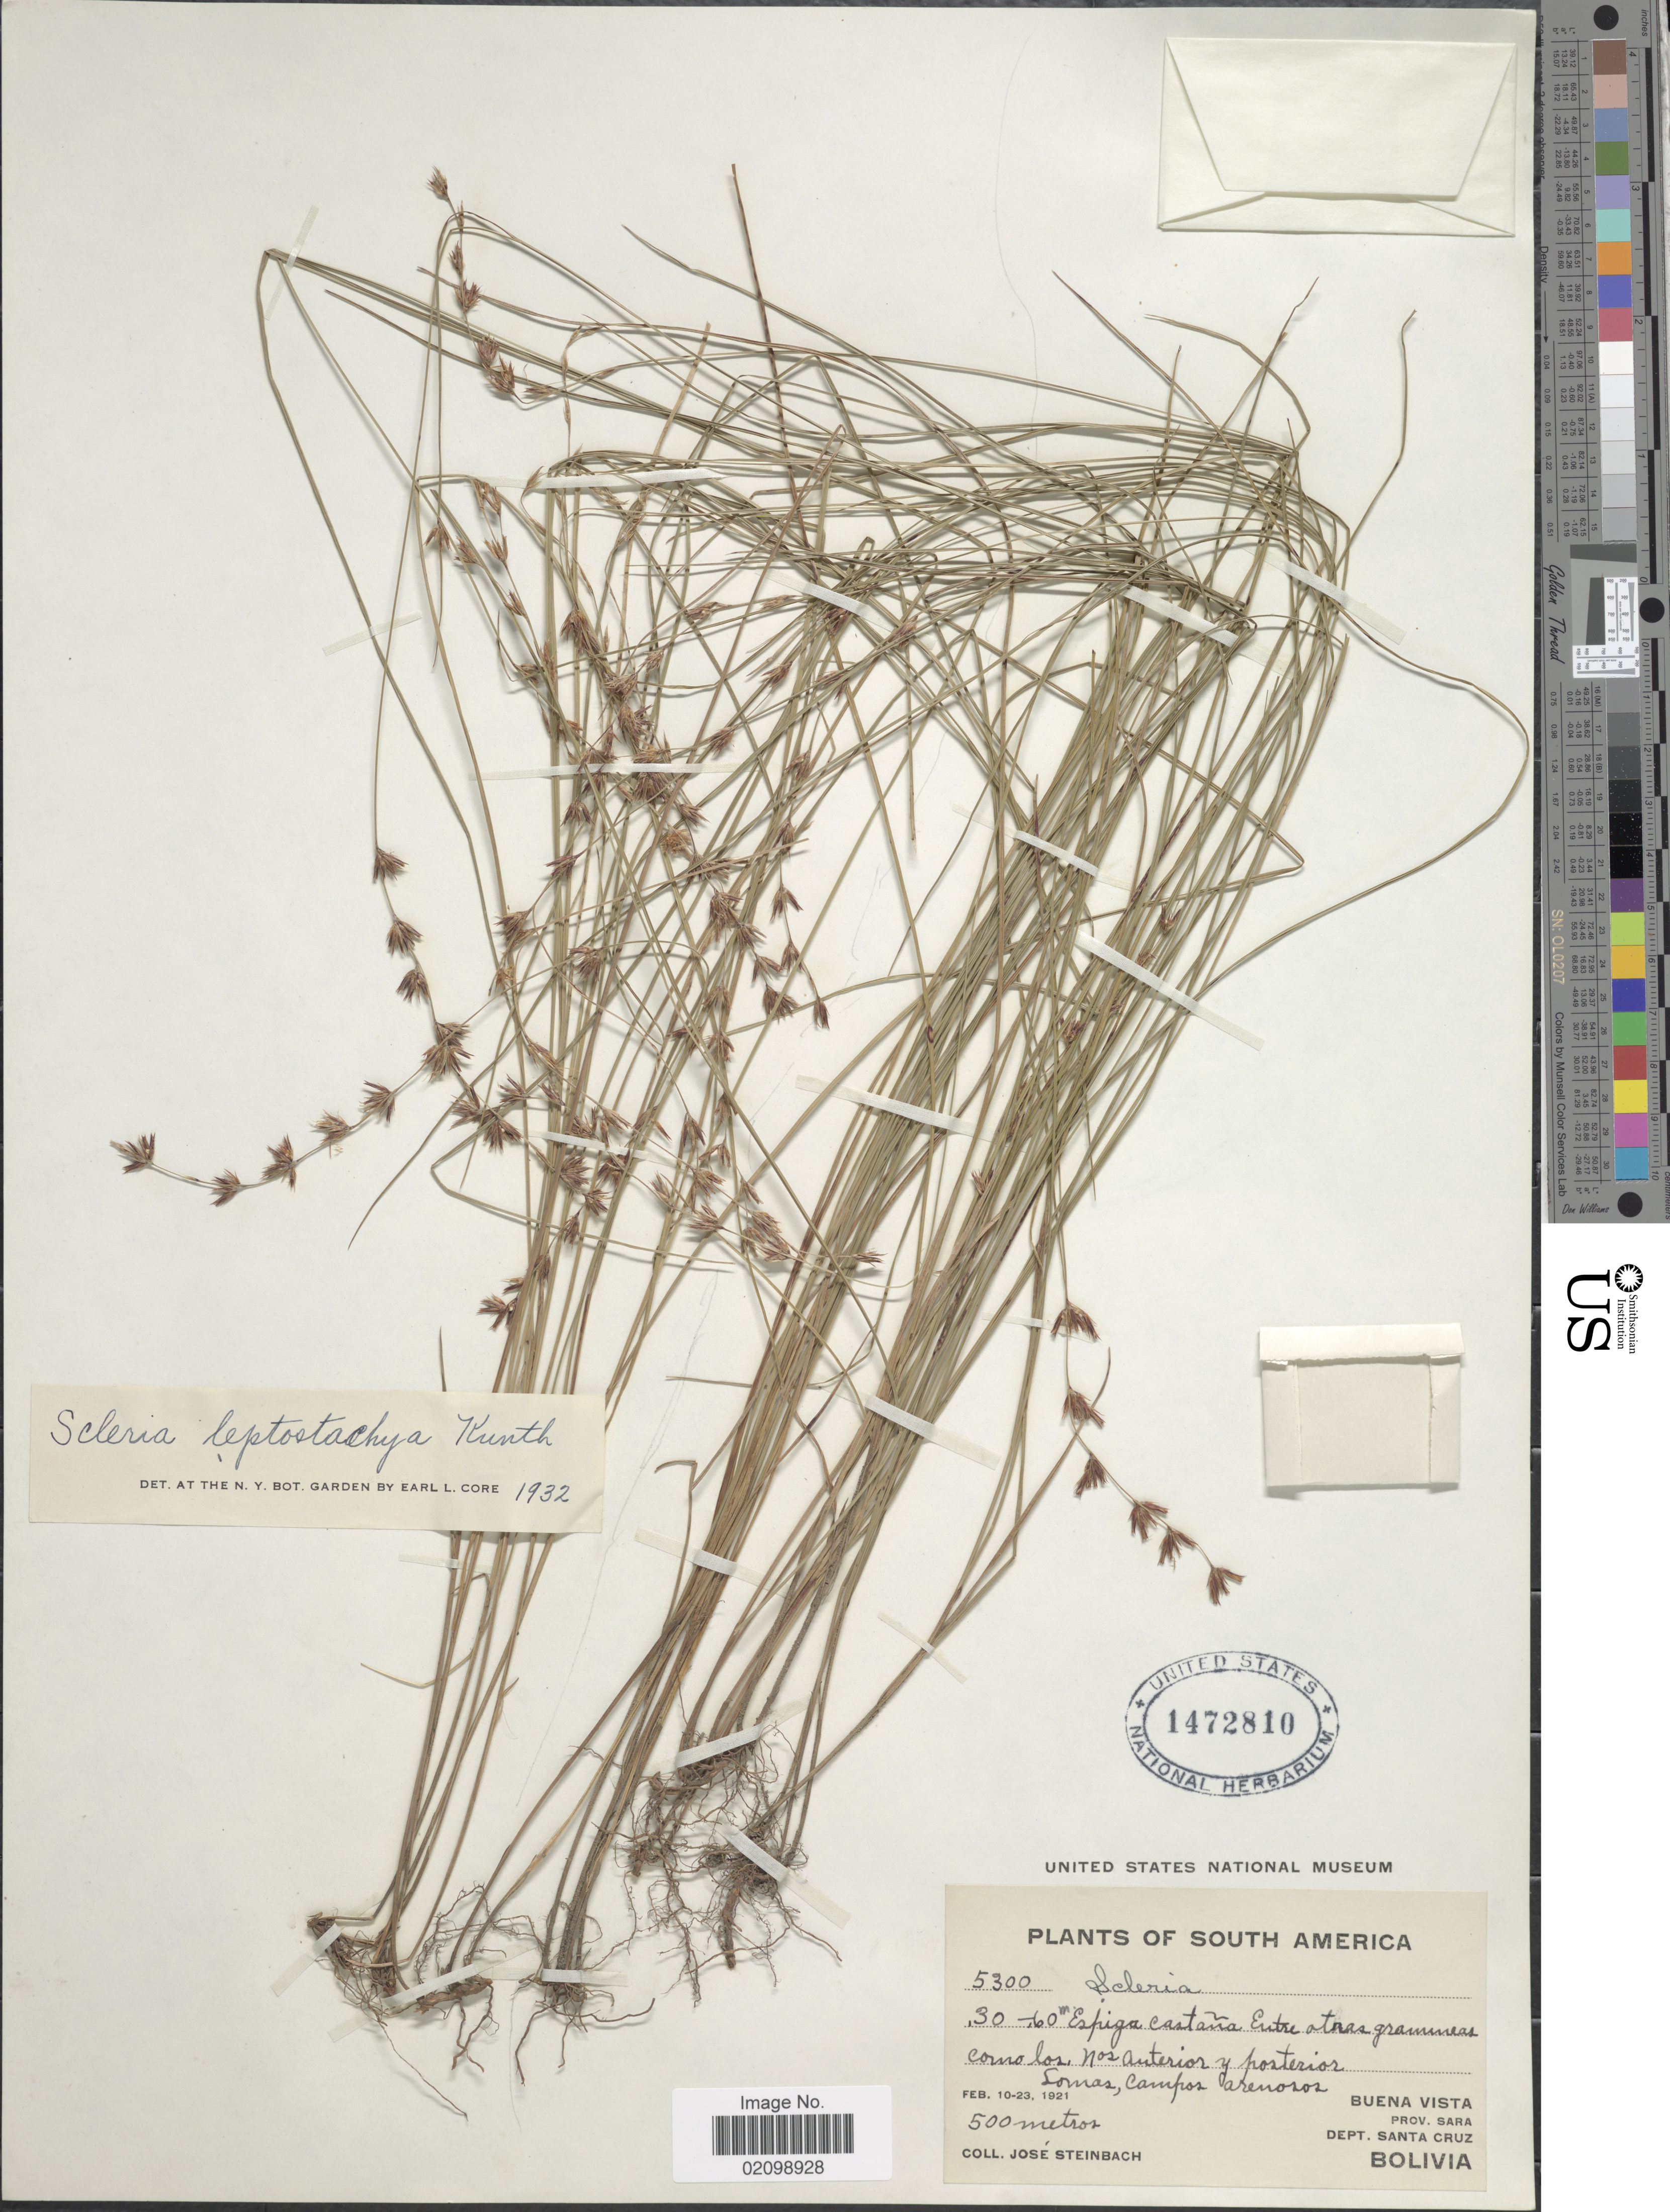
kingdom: Plantae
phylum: Tracheophyta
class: Liliopsida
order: Poales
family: Cyperaceae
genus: Scleria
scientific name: Scleria leptostachya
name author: Kunth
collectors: J. Steinbach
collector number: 5300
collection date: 1921-02-10/1921-02-23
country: Bolivia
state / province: Santa Cruz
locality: Buena Vista, Prov. Sara, Dept. Santa Cruz. Bolivia.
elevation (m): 500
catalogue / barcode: US 1472810